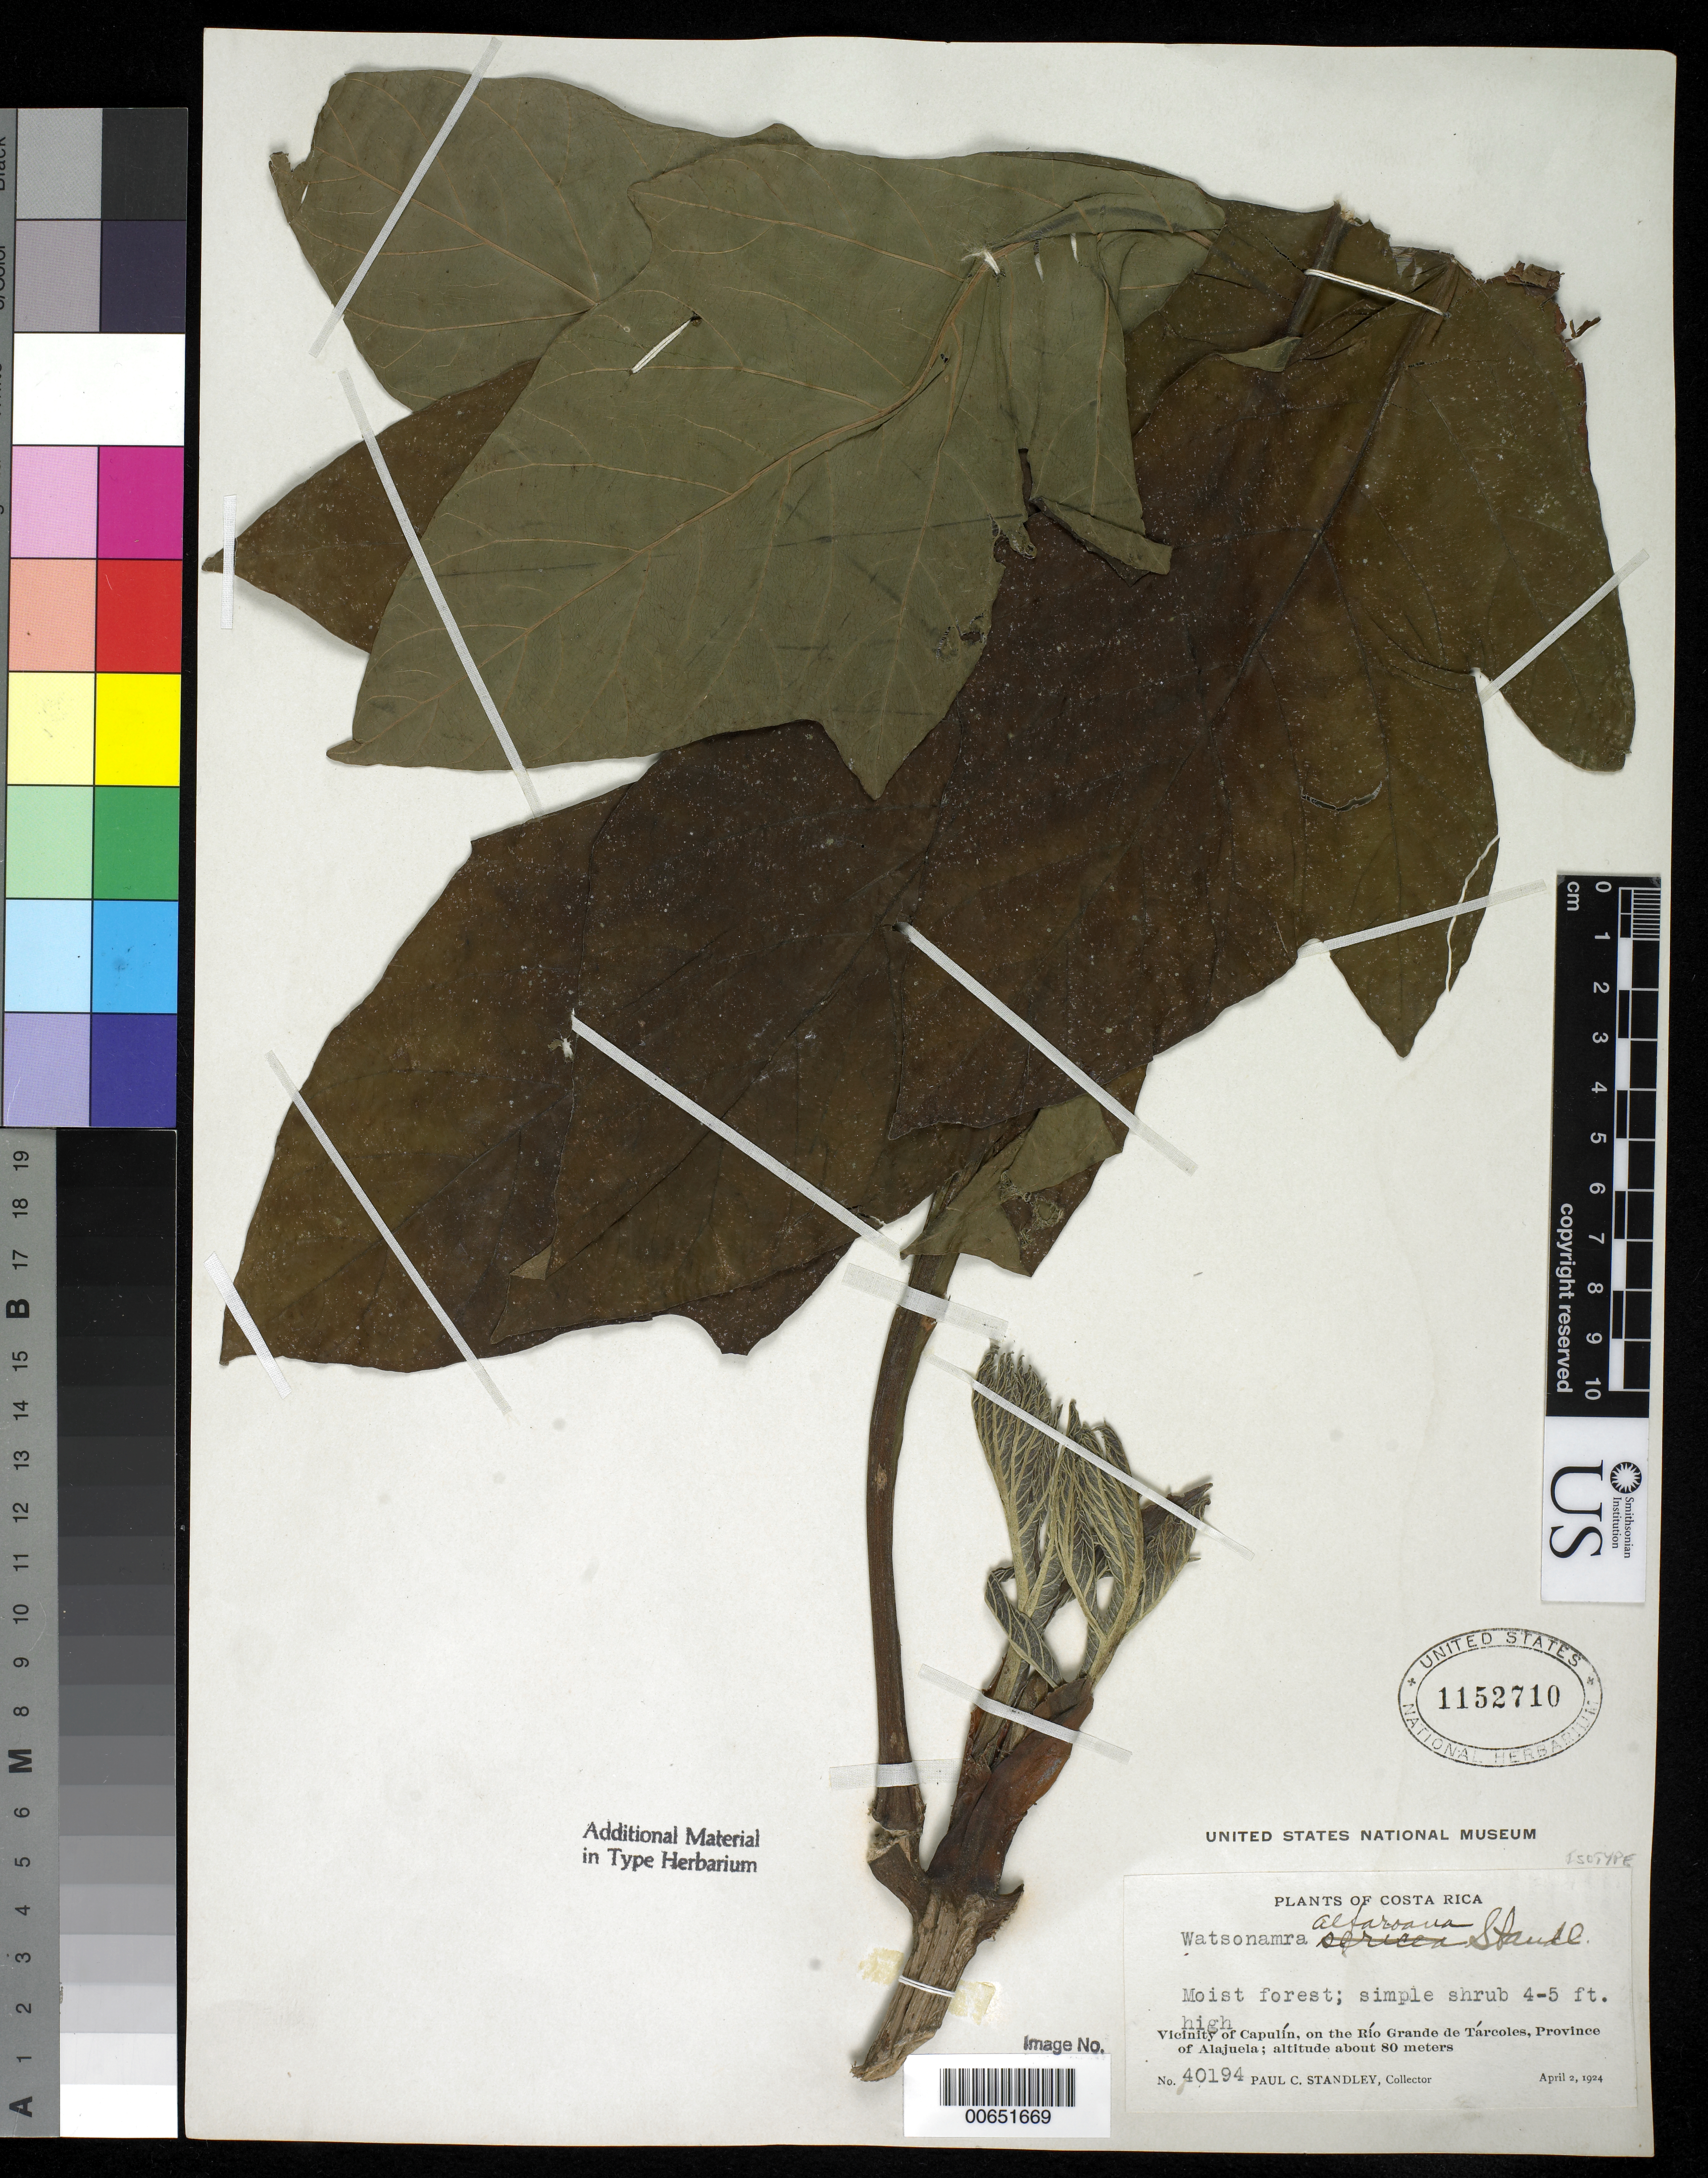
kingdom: Plantae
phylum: Tracheophyta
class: Magnoliopsida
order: Gentianales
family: Rubiaceae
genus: Watsonamra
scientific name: Watsonamra alfaroana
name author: Standl.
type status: Isotype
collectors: P. C. Standley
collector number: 40194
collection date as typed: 02 Apr 1924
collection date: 1924-04-02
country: Costa Rica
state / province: Alajuela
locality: Río Grande de Tárcoles, near Capulín.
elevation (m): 80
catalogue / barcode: US 1152710